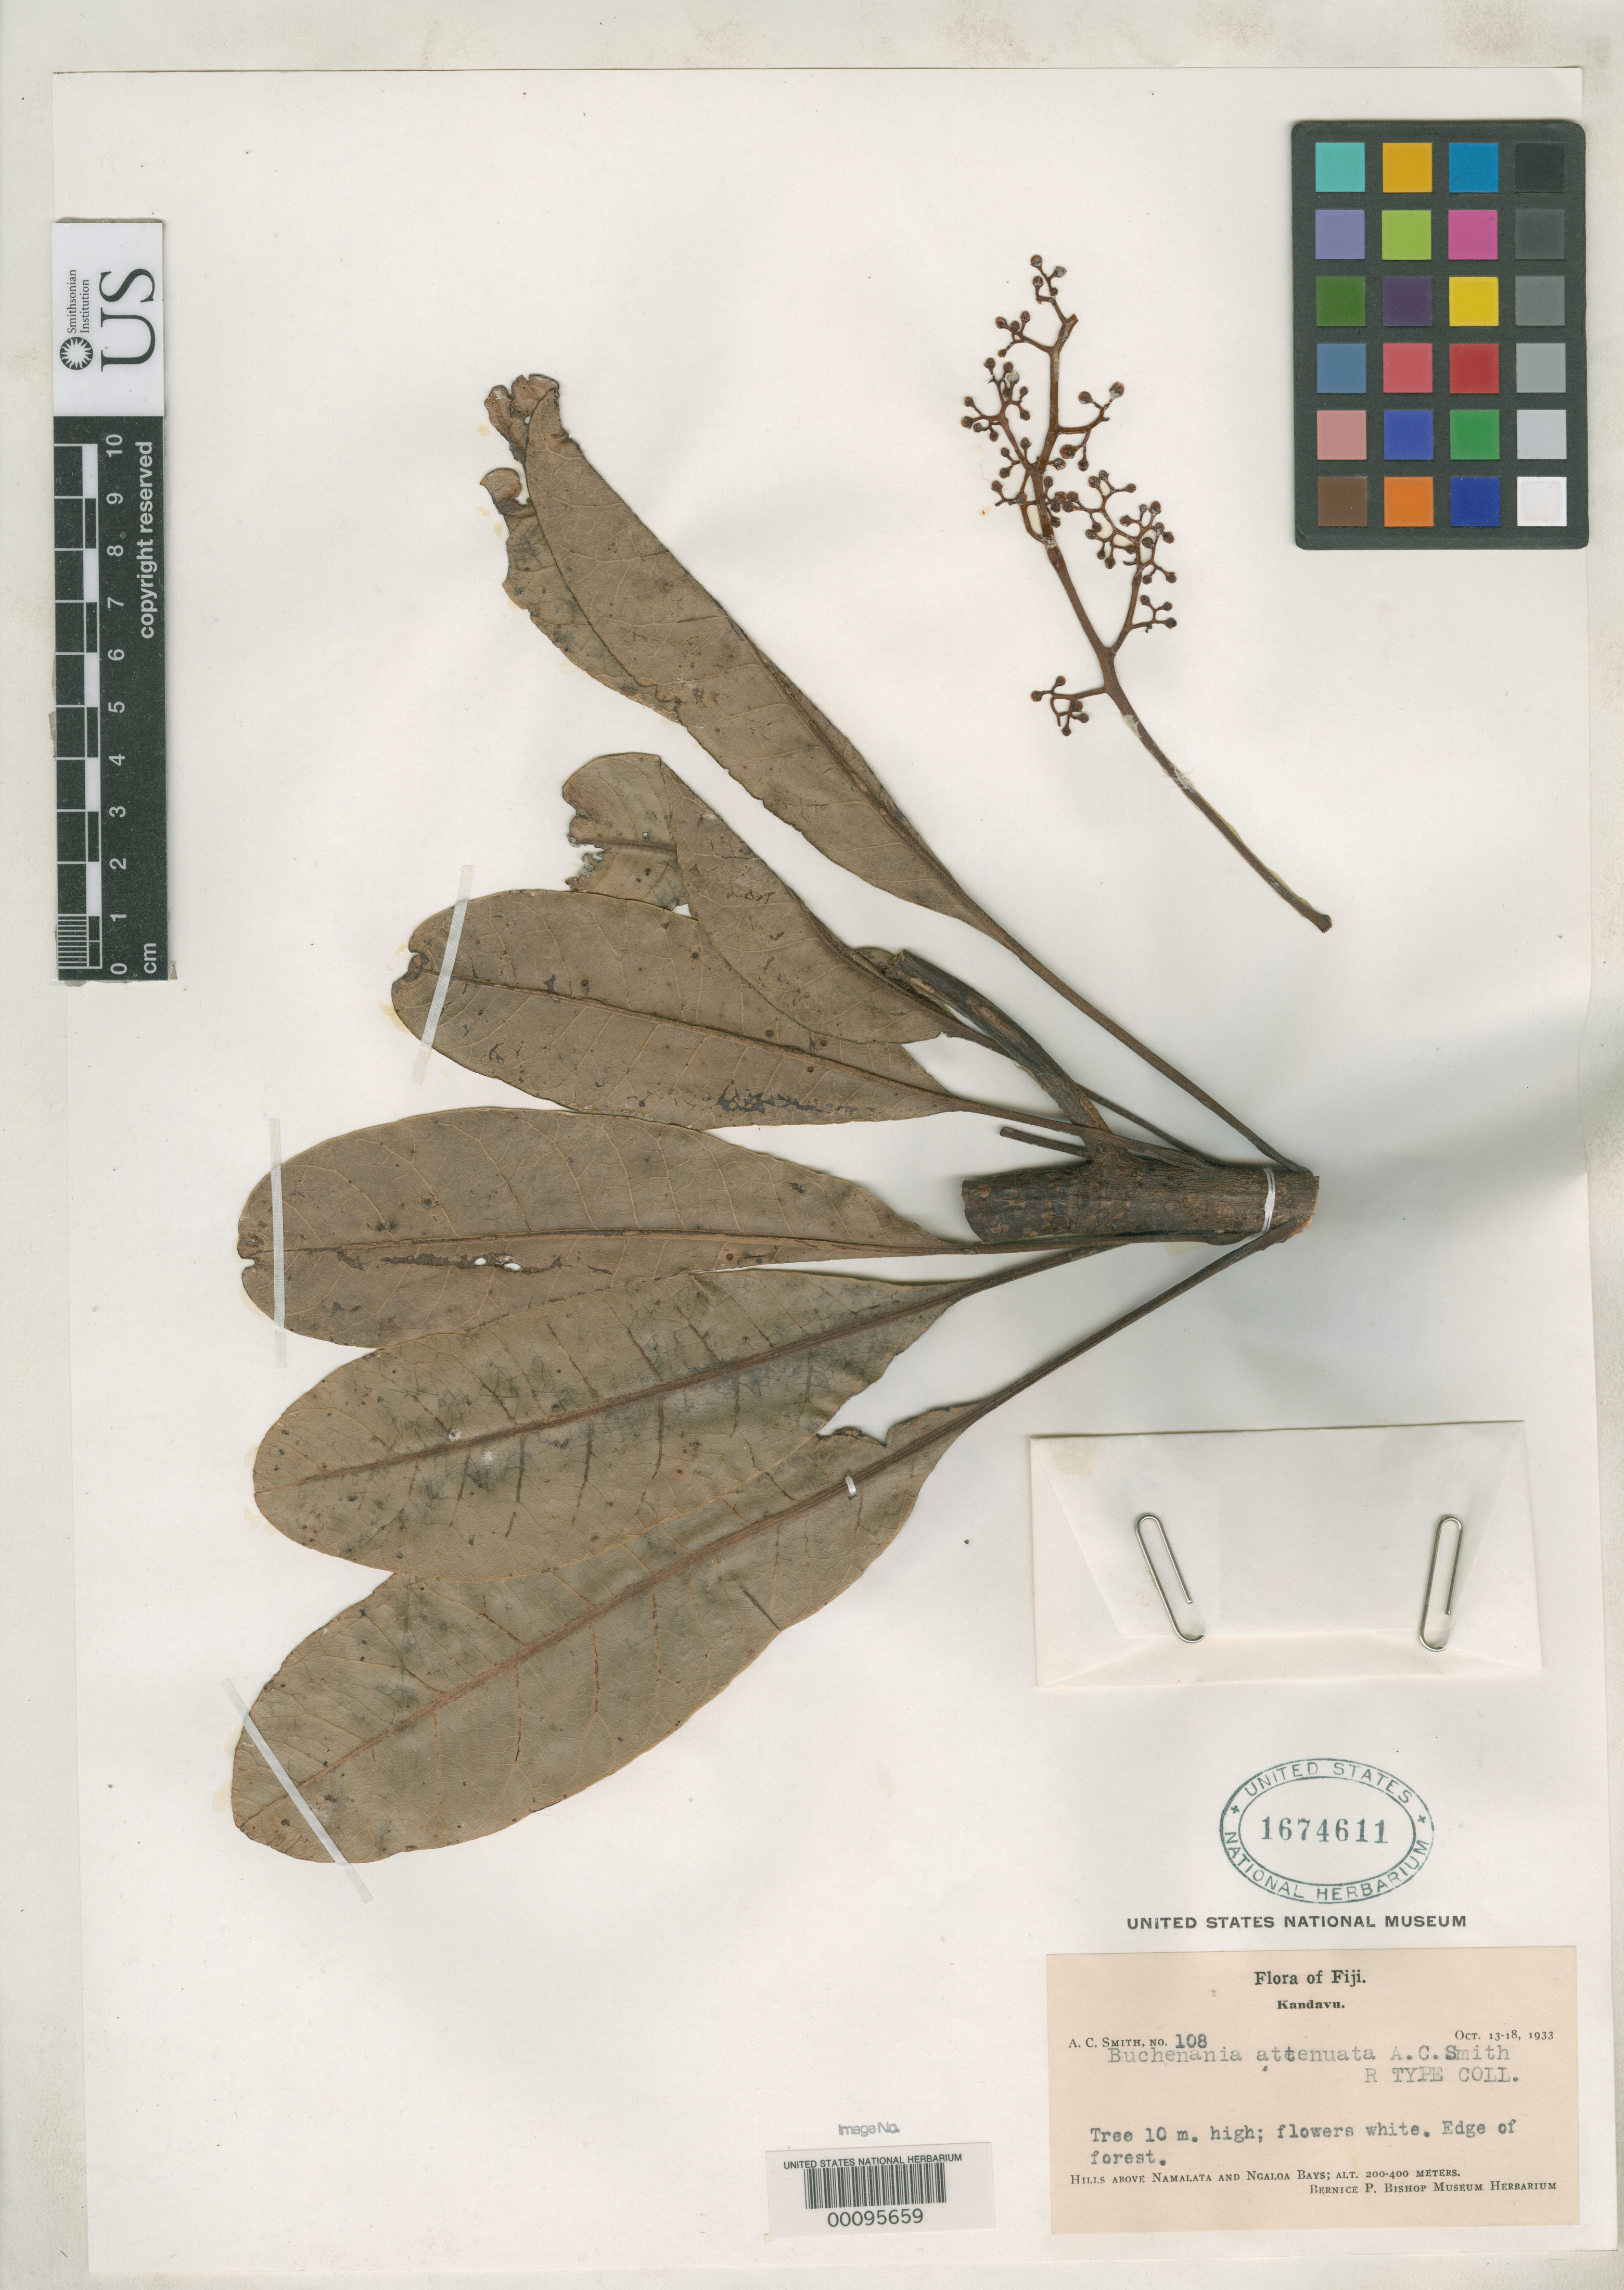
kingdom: Plantae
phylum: Tracheophyta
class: Magnoliopsida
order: Sapindales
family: Anacardiaceae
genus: Buchanania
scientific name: Buchanania attenuata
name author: A.C. Sm.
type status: Isotype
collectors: A. C. Smith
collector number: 108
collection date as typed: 14 Oct 1933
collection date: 1933-10-14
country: Fiji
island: Kadavu [Kandavu]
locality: Namalata & Ngaloa Bay.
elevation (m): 200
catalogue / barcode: US 1674611